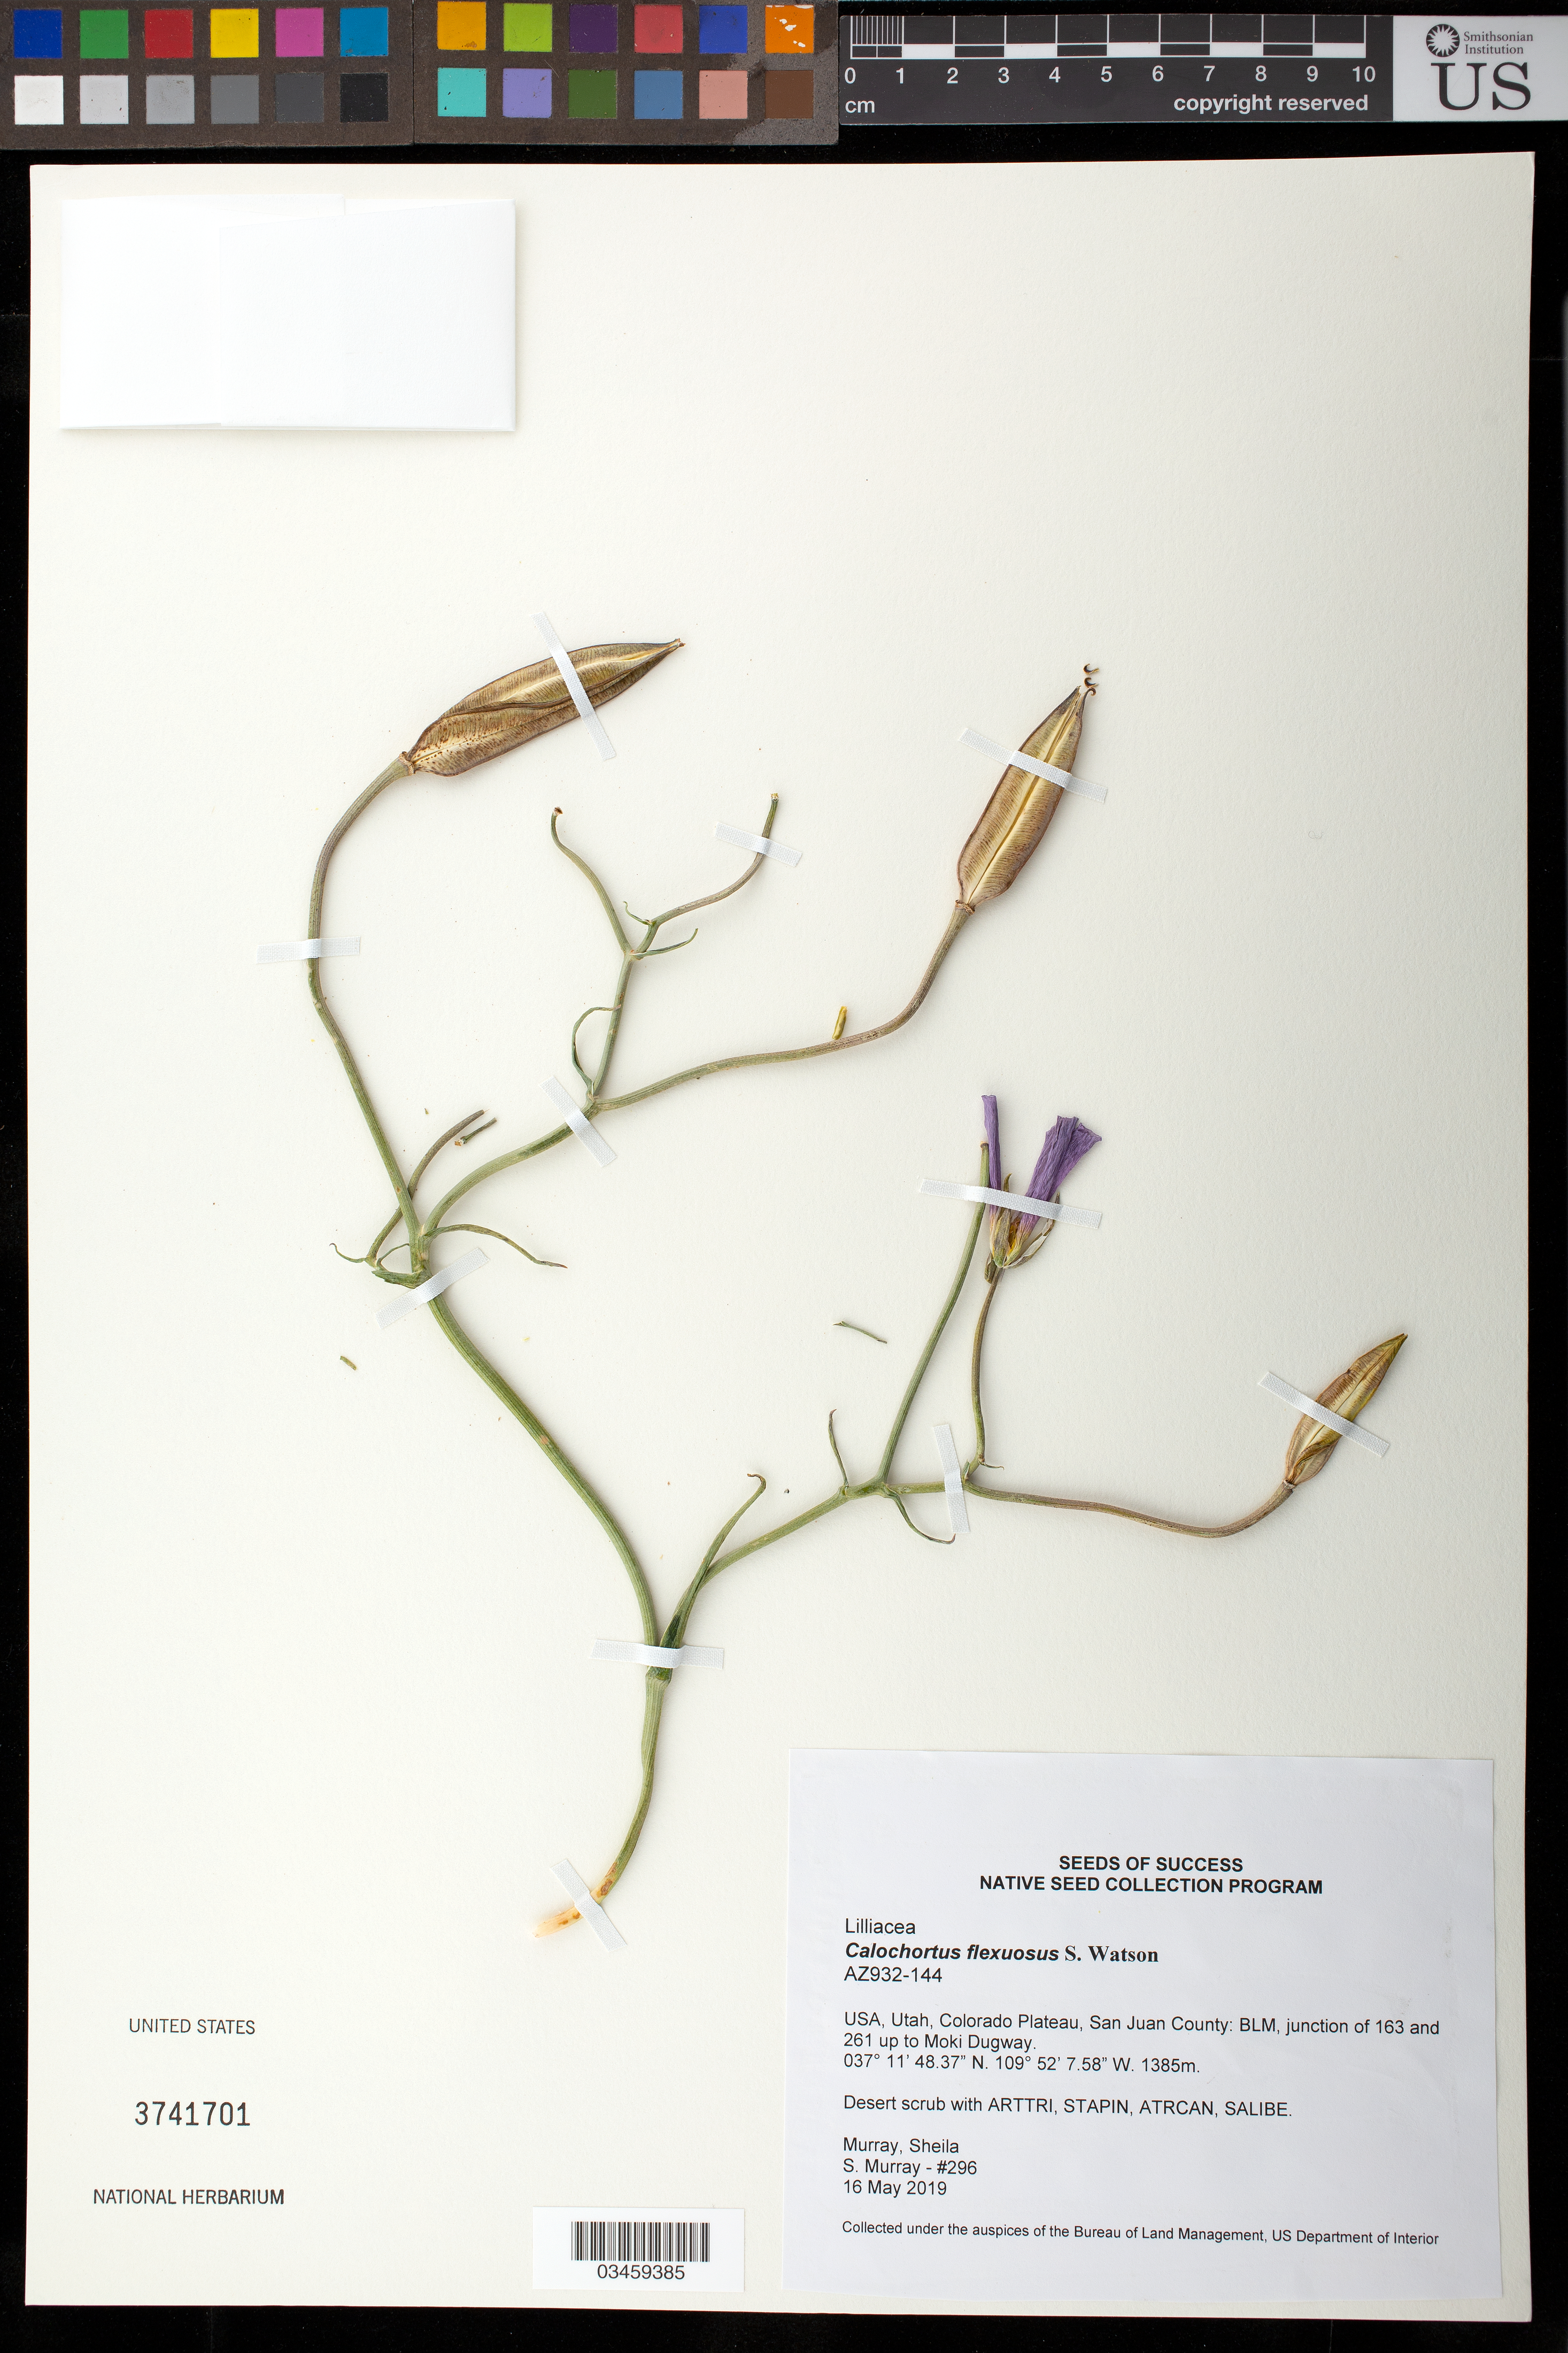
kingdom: Plantae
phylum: Tracheophyta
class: Liliopsida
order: Liliales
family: Liliaceae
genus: Calochortus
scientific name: Calochortus flexuosus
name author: S. Watson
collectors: S. Murray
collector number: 296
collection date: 2019-05-16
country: United States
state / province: Utah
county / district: San Juan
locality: Colorado Plateau, BLM, jct of 163 and 261 up to Moki Dugway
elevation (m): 1385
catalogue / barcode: US 3741701